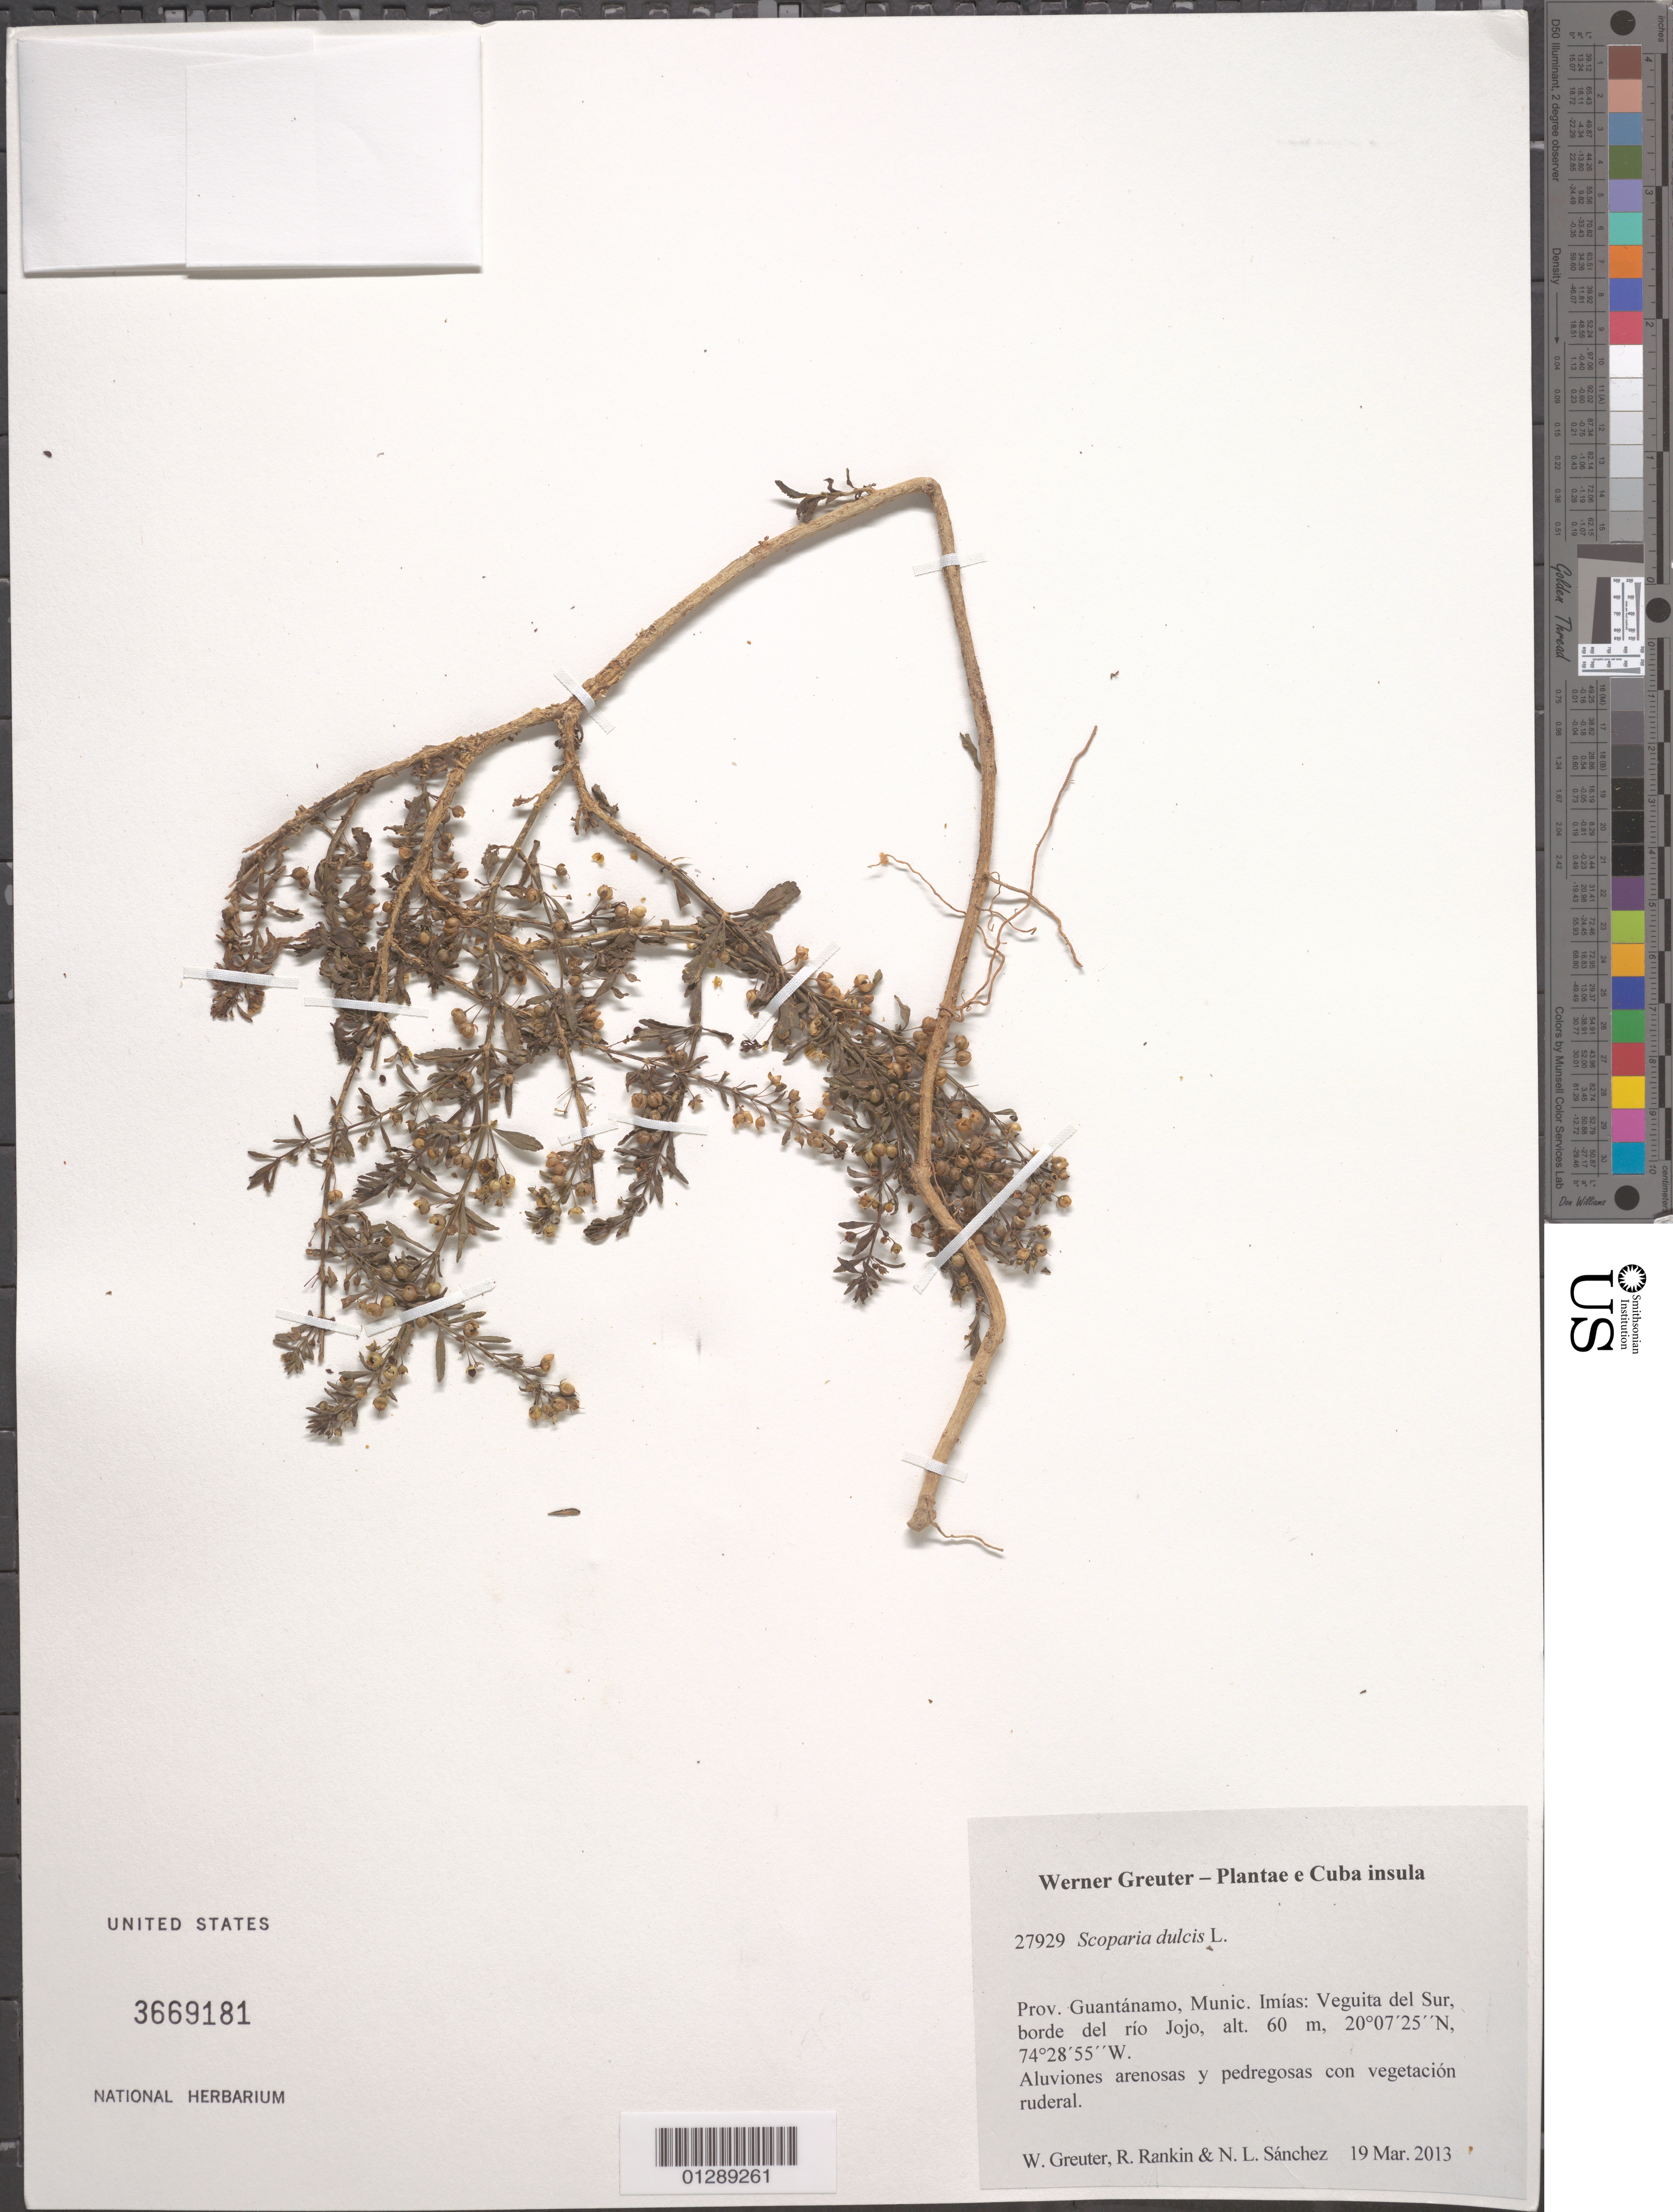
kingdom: Plantae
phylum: Tracheophyta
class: Magnoliopsida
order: Lamiales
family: Plantaginaceae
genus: Scoparia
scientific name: Scoparia dulcis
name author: L.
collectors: W. R. Greuter, R. Rankin Rodriguez & N. Sanchez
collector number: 27929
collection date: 2013-03-19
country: Cuba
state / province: Guantanamo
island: Cuba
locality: Munic. Imías: Veguita del Sur, borde del río Jojo.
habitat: Aluviones arenosas y pedregosas vegetación ruderal.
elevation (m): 60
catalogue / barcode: US 3669181